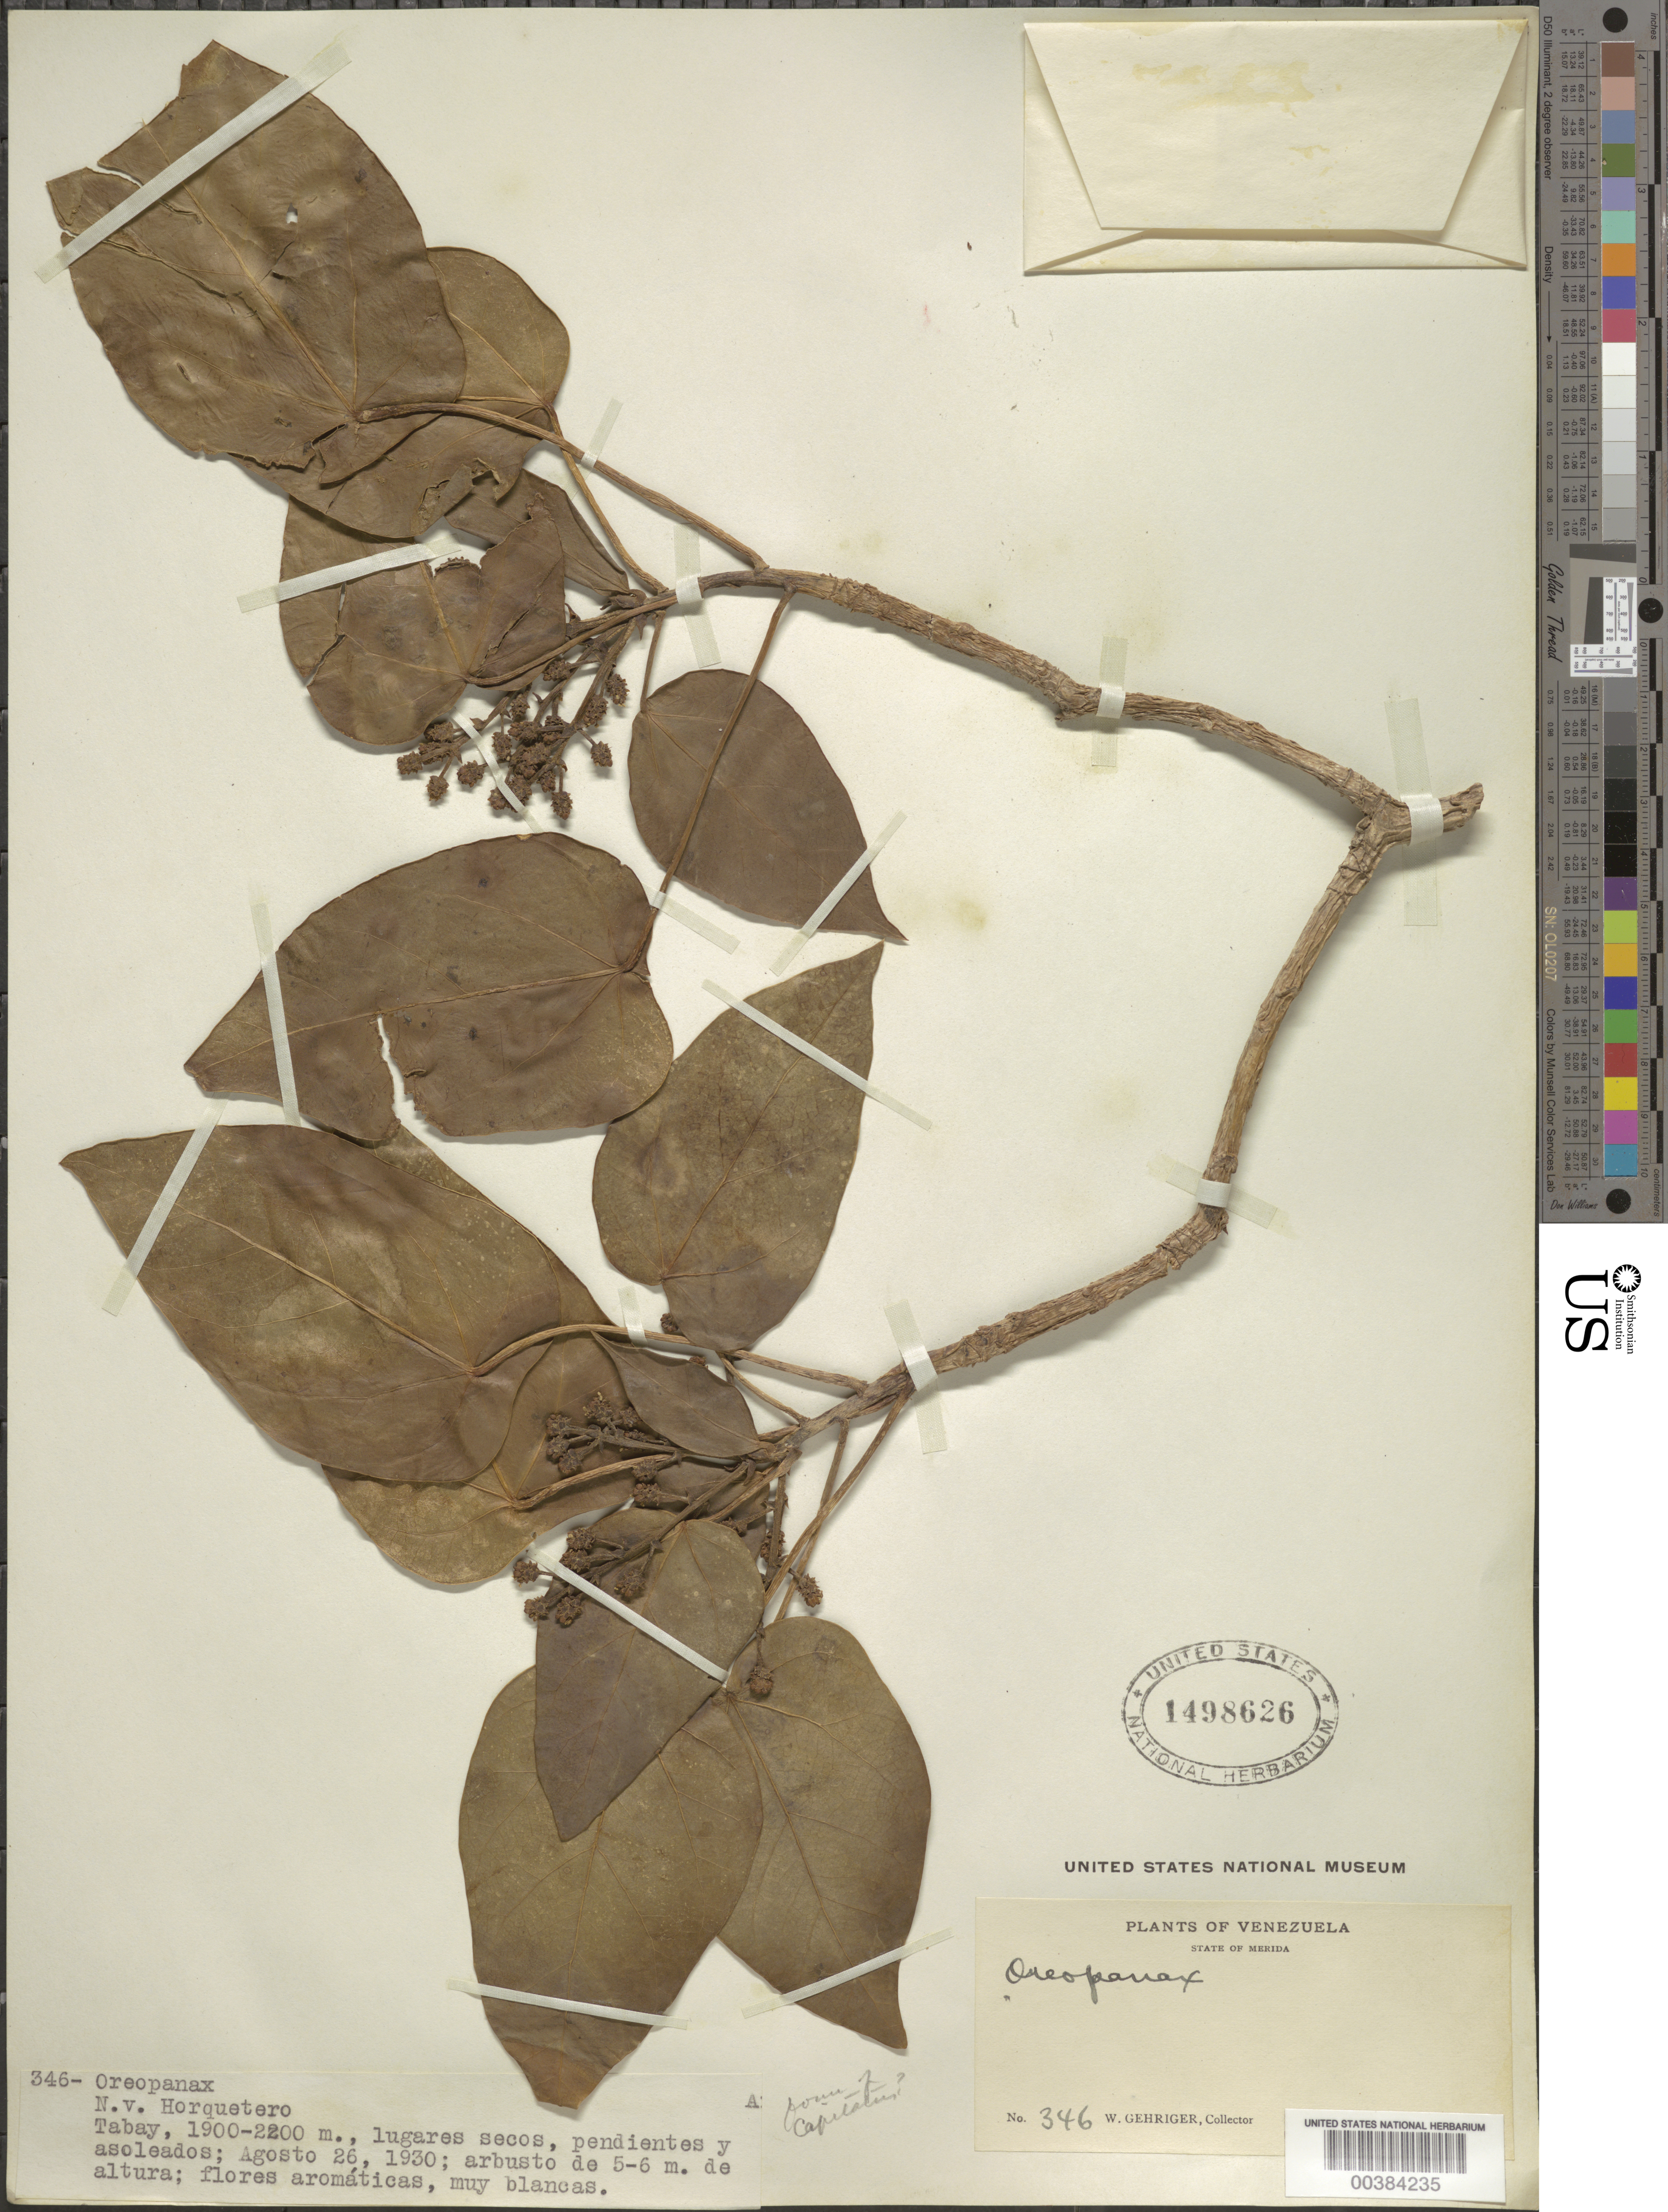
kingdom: Plantae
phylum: Tracheophyta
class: Magnoliopsida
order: Apiales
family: Araliaceae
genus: Oreopanax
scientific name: Oreopanax sp.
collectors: W. Gehriger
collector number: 346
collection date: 1930-08-26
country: Venezuela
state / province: Mérida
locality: Tabay.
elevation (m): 1900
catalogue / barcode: US 1498626